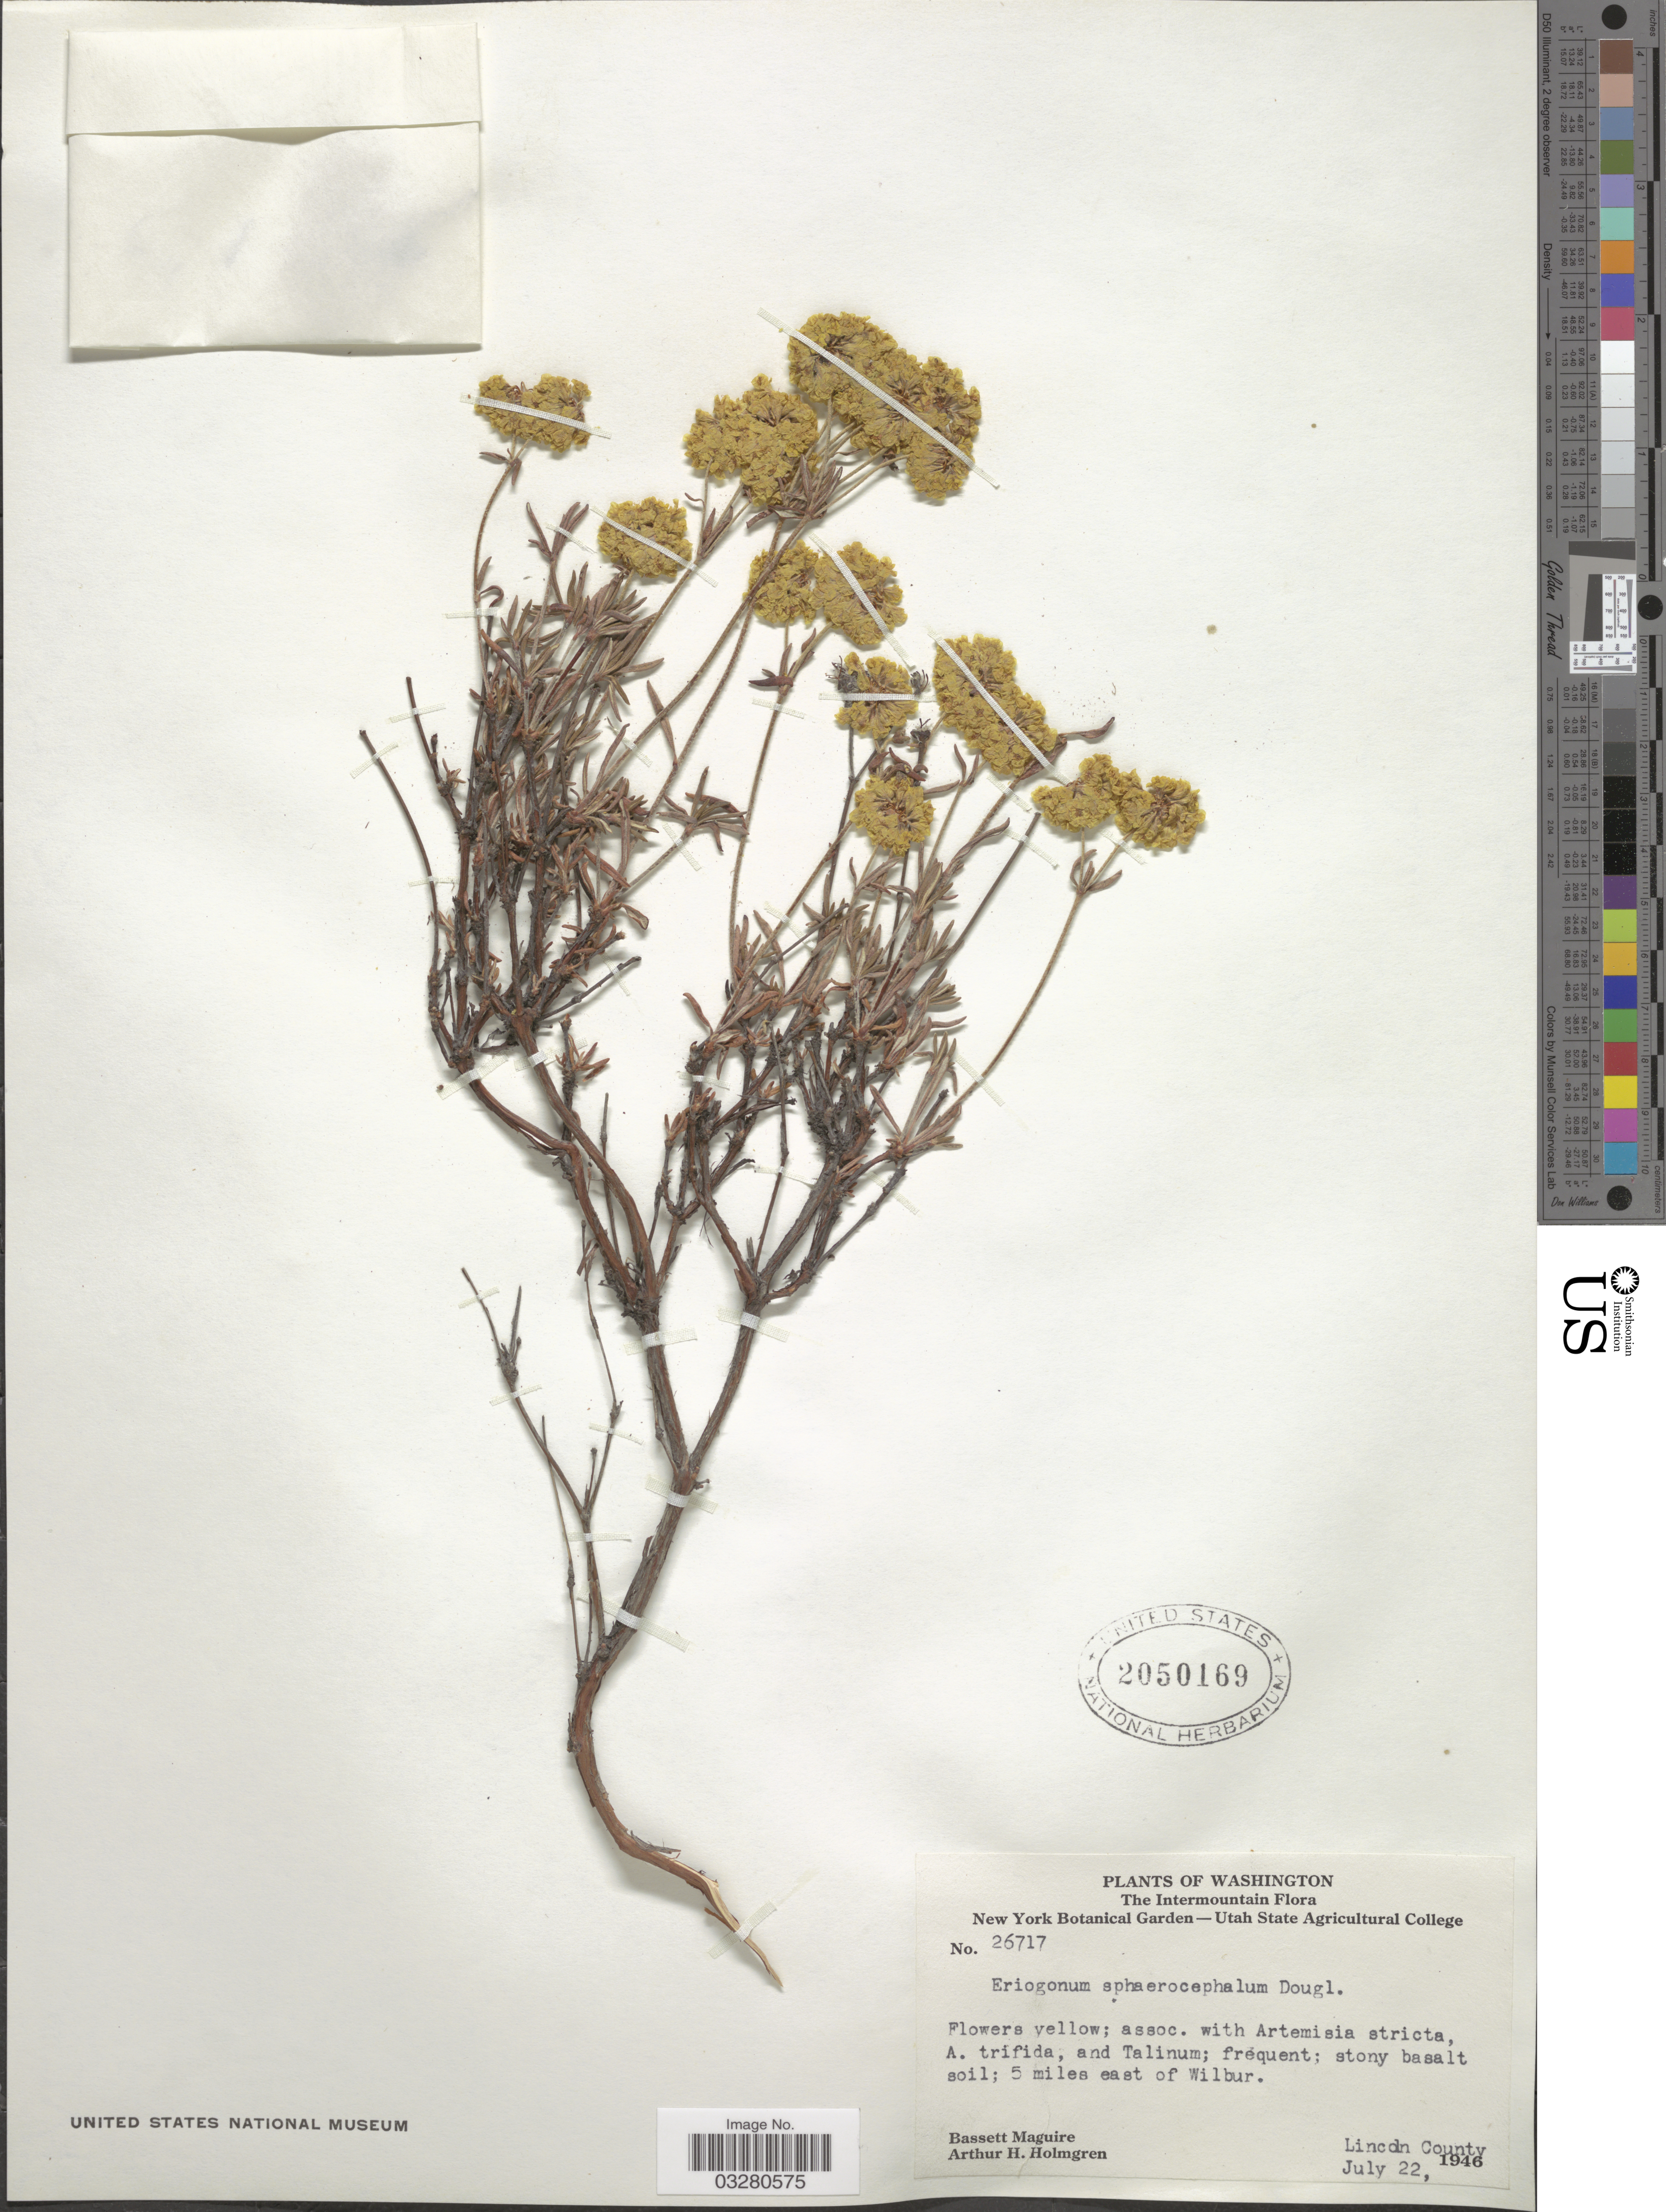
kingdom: Plantae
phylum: Tracheophyta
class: Magnoliopsida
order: Caryophyllales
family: Polygonaceae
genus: Eriogonum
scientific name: Eriogonum sphaerocephalum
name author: Benth. & Douglas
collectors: B. Maguire & A. H. Holmgren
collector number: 26717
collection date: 1946-07-22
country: United States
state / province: Washington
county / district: Lincoln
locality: The Intermountain. 5 miles east of Wilbur. Lincoln County.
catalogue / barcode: US 2050169